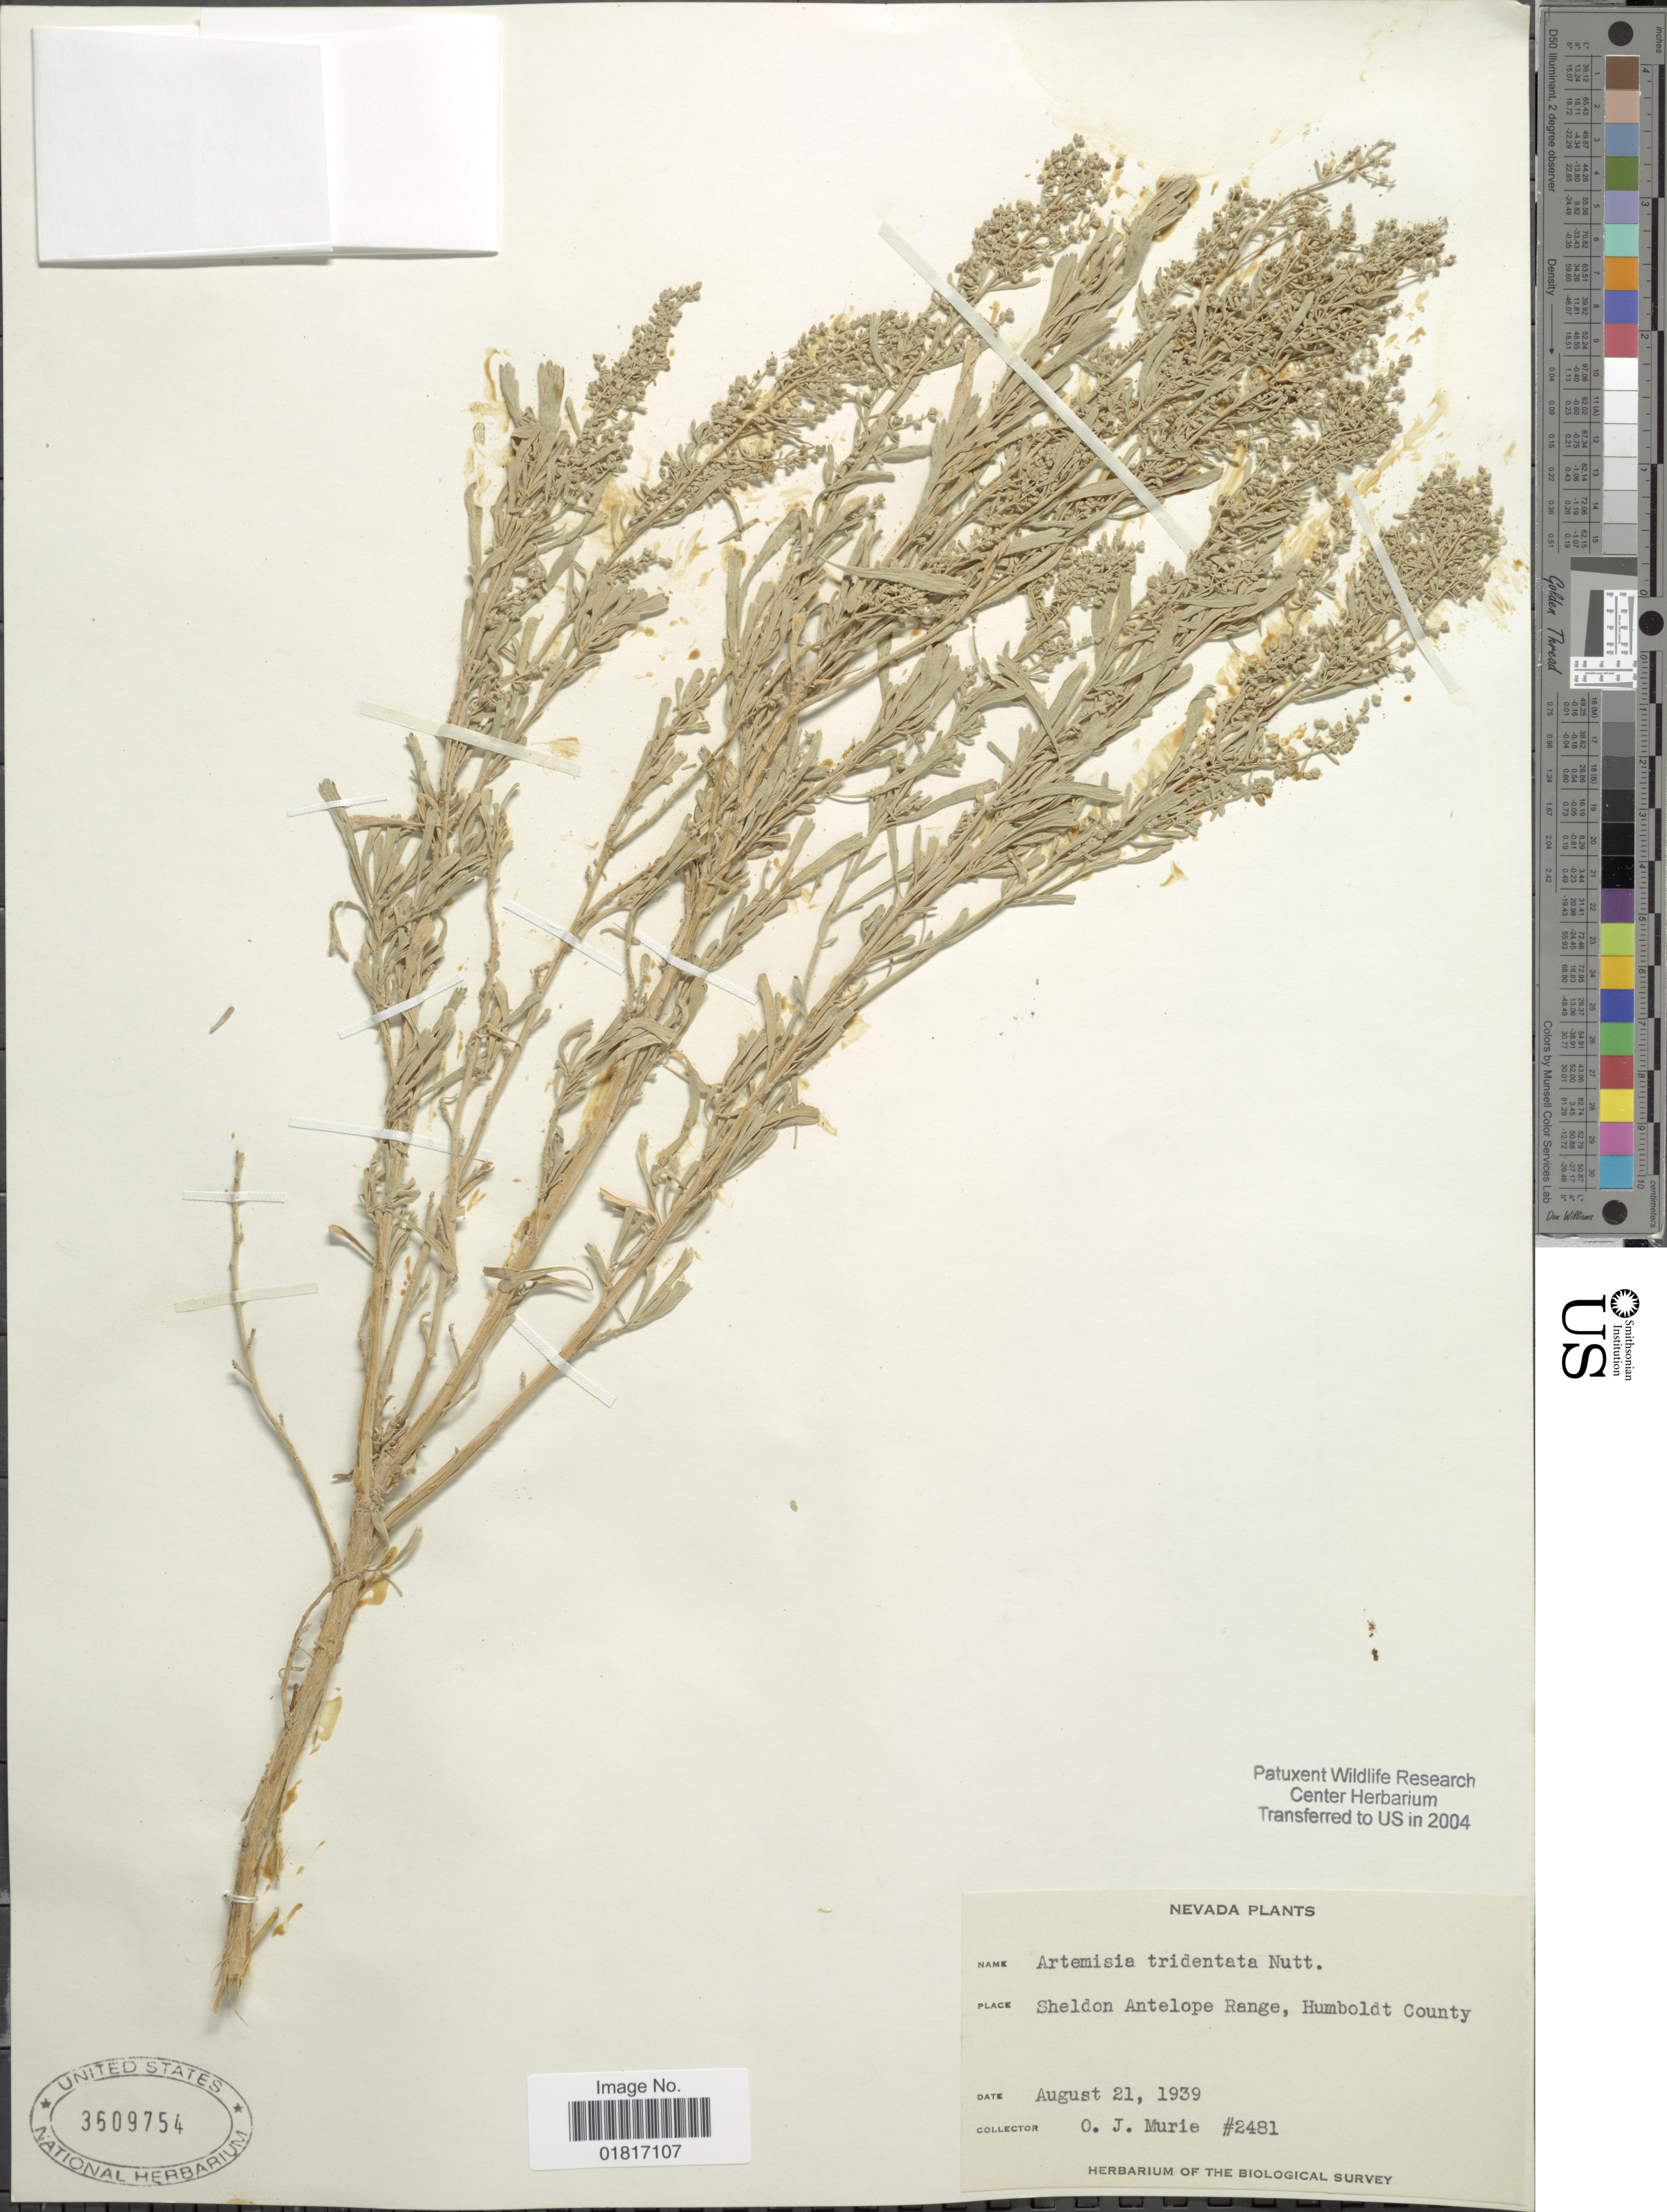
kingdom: Plantae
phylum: Tracheophyta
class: Magnoliopsida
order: Asterales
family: Asteraceae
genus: Artemisia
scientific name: Artemisia tridentata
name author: Nutt.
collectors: O. Murie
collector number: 2481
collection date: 1939-08-21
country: United States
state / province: Nevada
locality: Sheldon Antelope Range, Humboldt County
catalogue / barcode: US 3609754